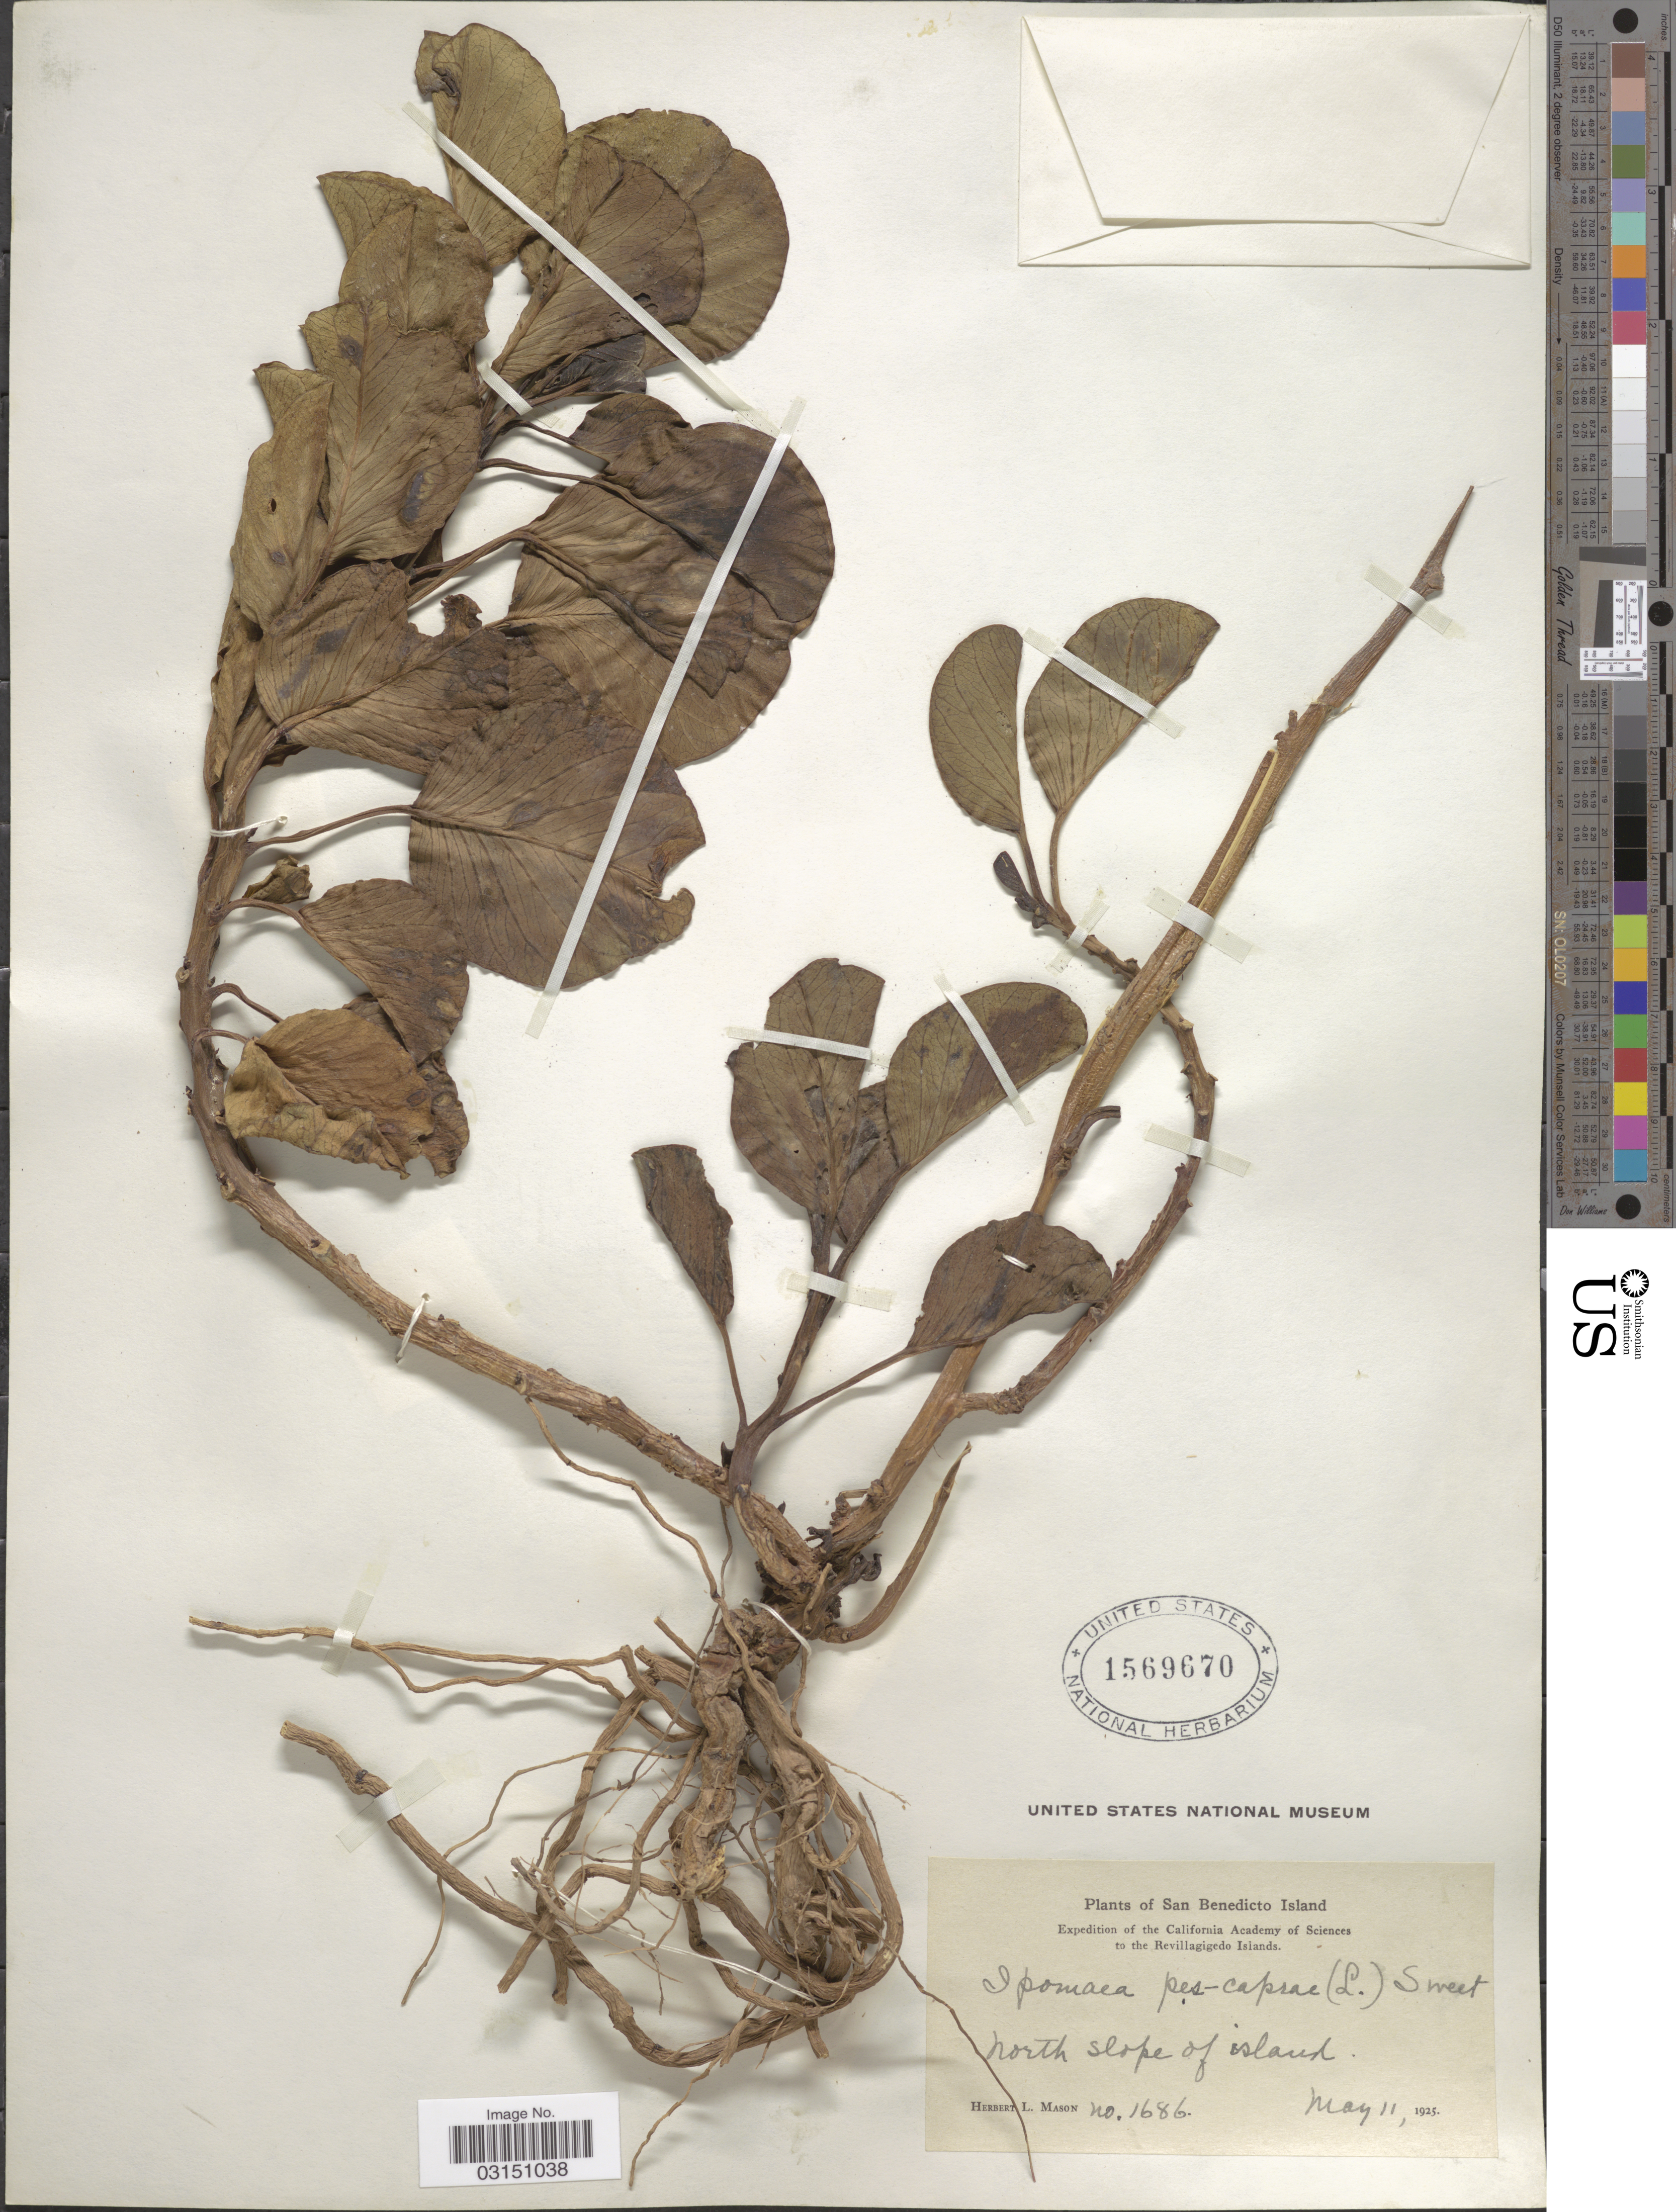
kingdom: Plantae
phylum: Tracheophyta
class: Magnoliopsida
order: Solanales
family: Convolvulaceae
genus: Ipomoea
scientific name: Ipomoea pes-caprae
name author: (L.) R. Br.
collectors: H. L. Mason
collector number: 1686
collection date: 1925-05-11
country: Mexico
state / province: Colima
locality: San Benedicto Island. North slope of island.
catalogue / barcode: US 1569670